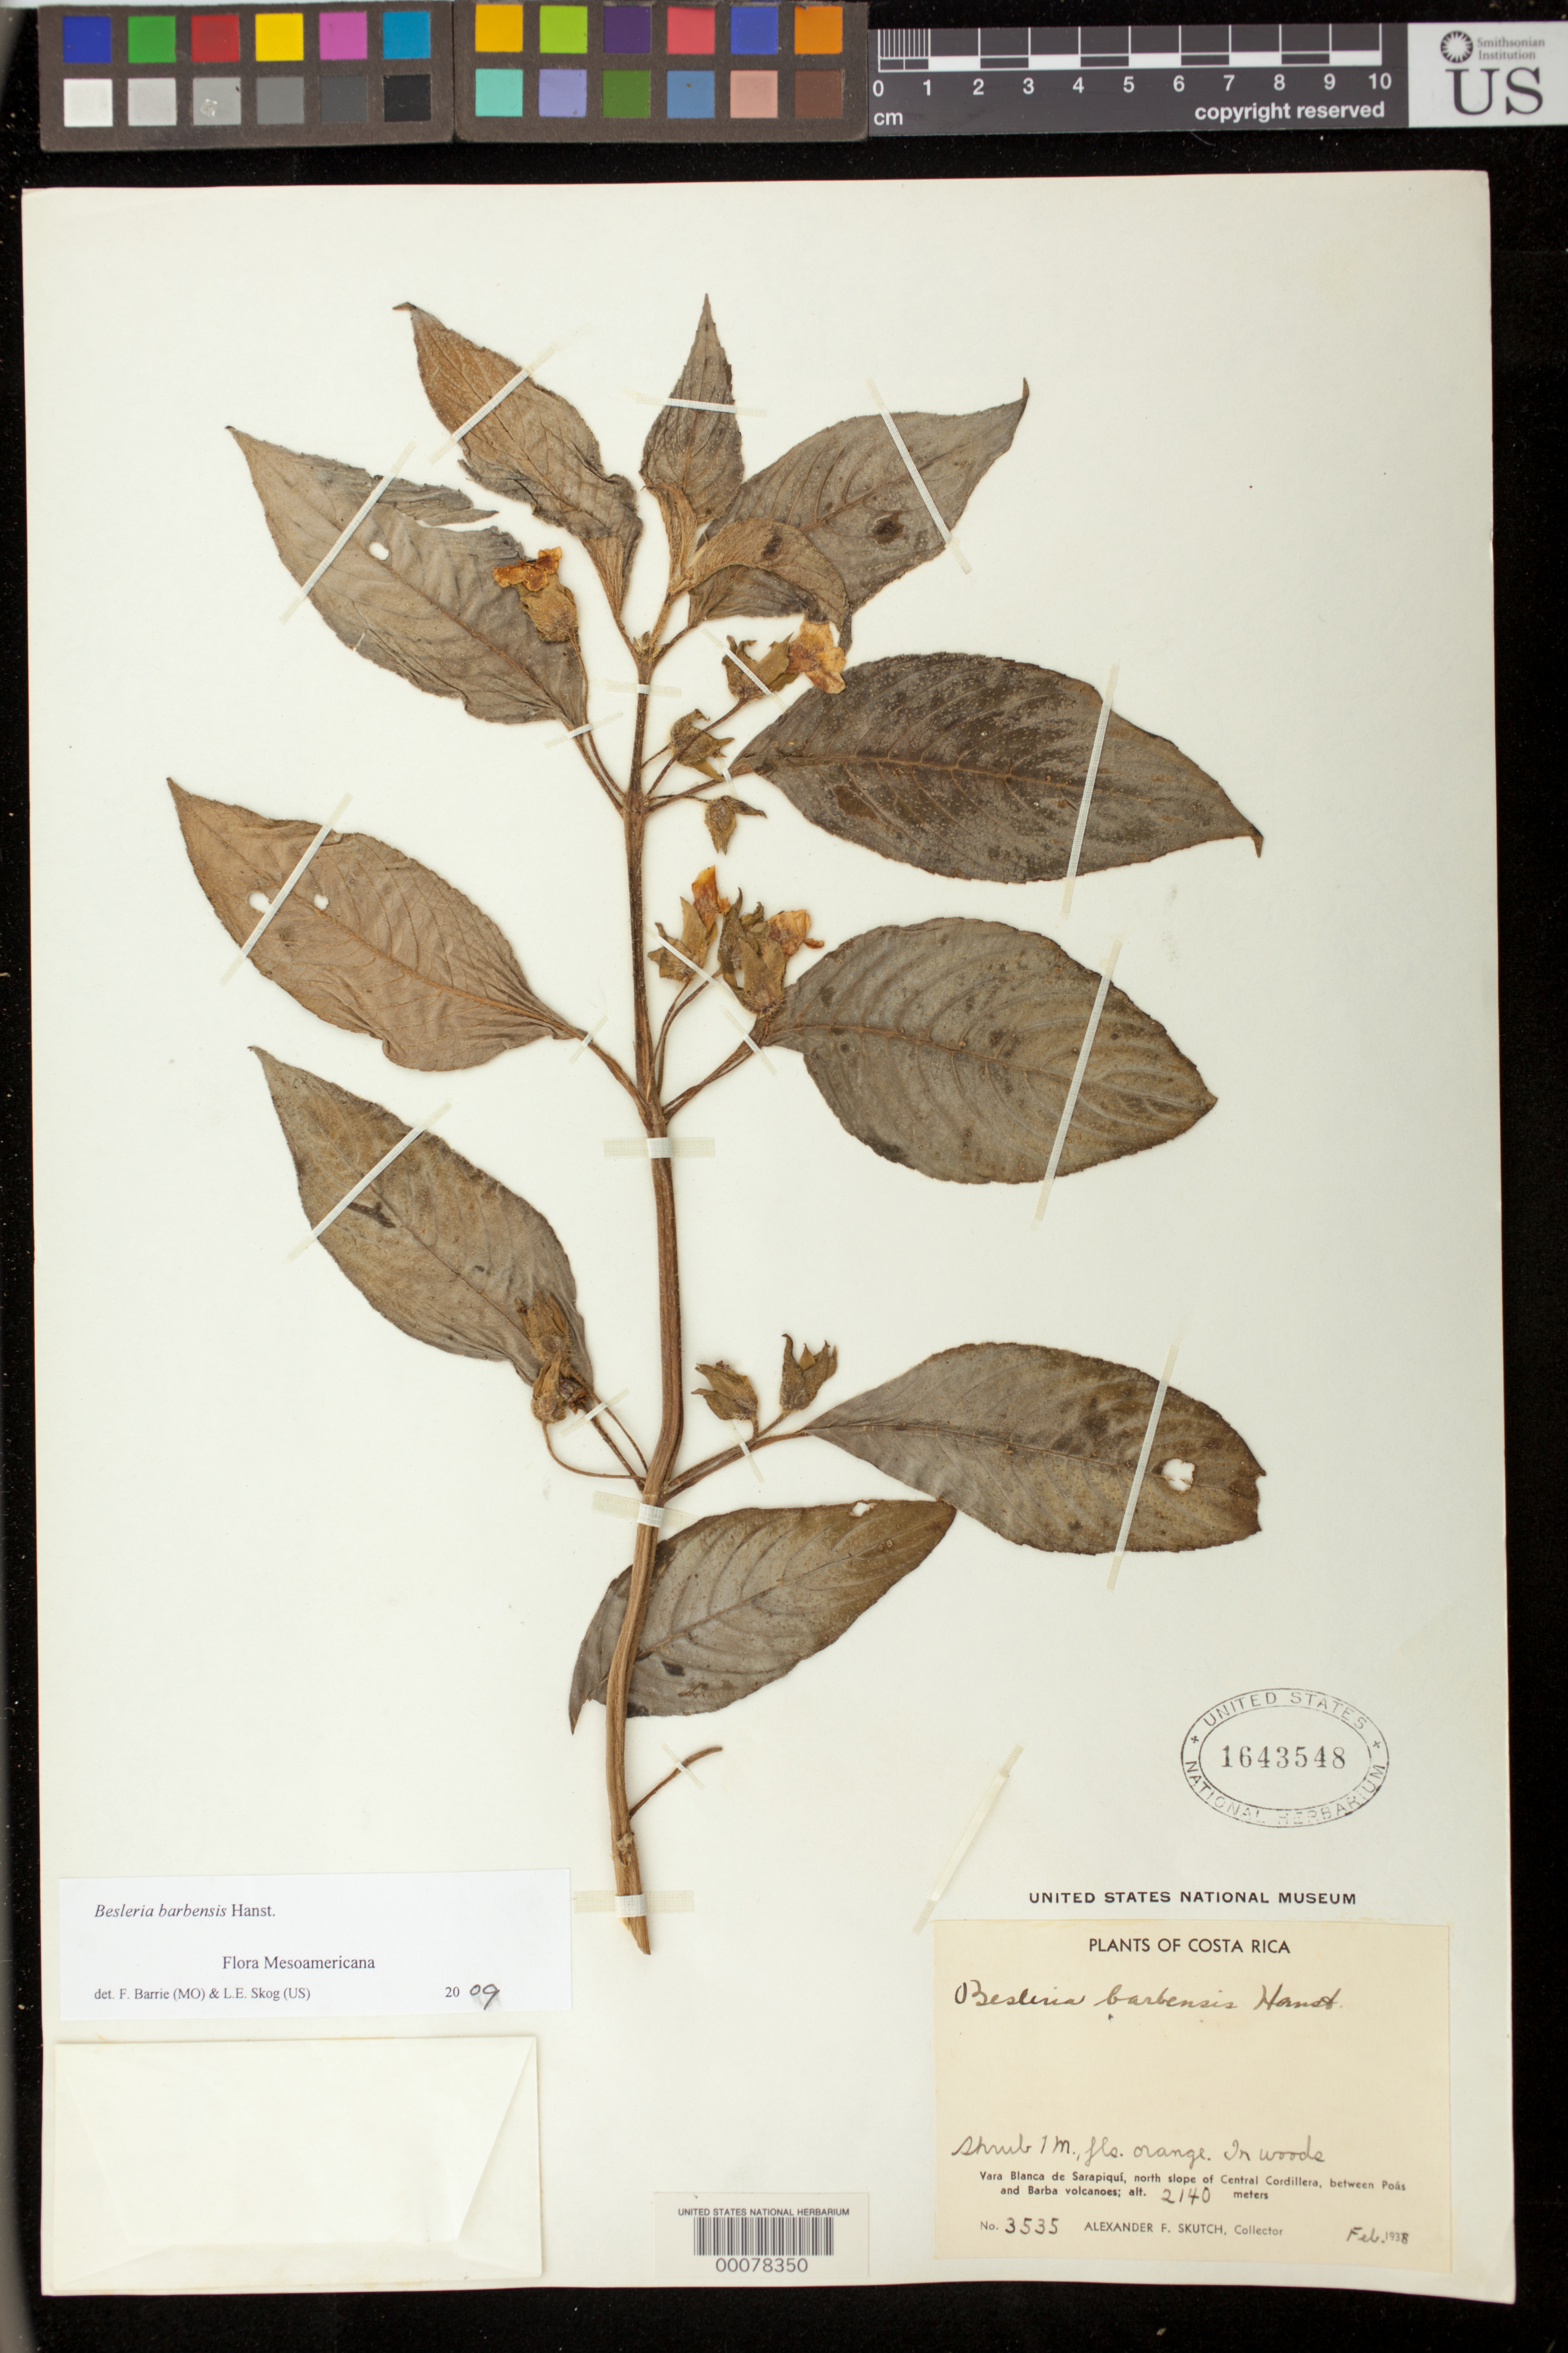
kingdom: Plantae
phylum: Tracheophyta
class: Magnoliopsida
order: Lamiales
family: Gesneriaceae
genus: Besleria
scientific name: Besleria barbensis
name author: Hanst.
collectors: A. F. Skutch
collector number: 3535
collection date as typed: Feb 1938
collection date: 1938-02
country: Costa Rica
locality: Vara Blanca de Sarapiqui, north slope of Central Cordillera, between Poas and Barba volcanoes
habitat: In woods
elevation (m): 2140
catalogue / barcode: US 1643548